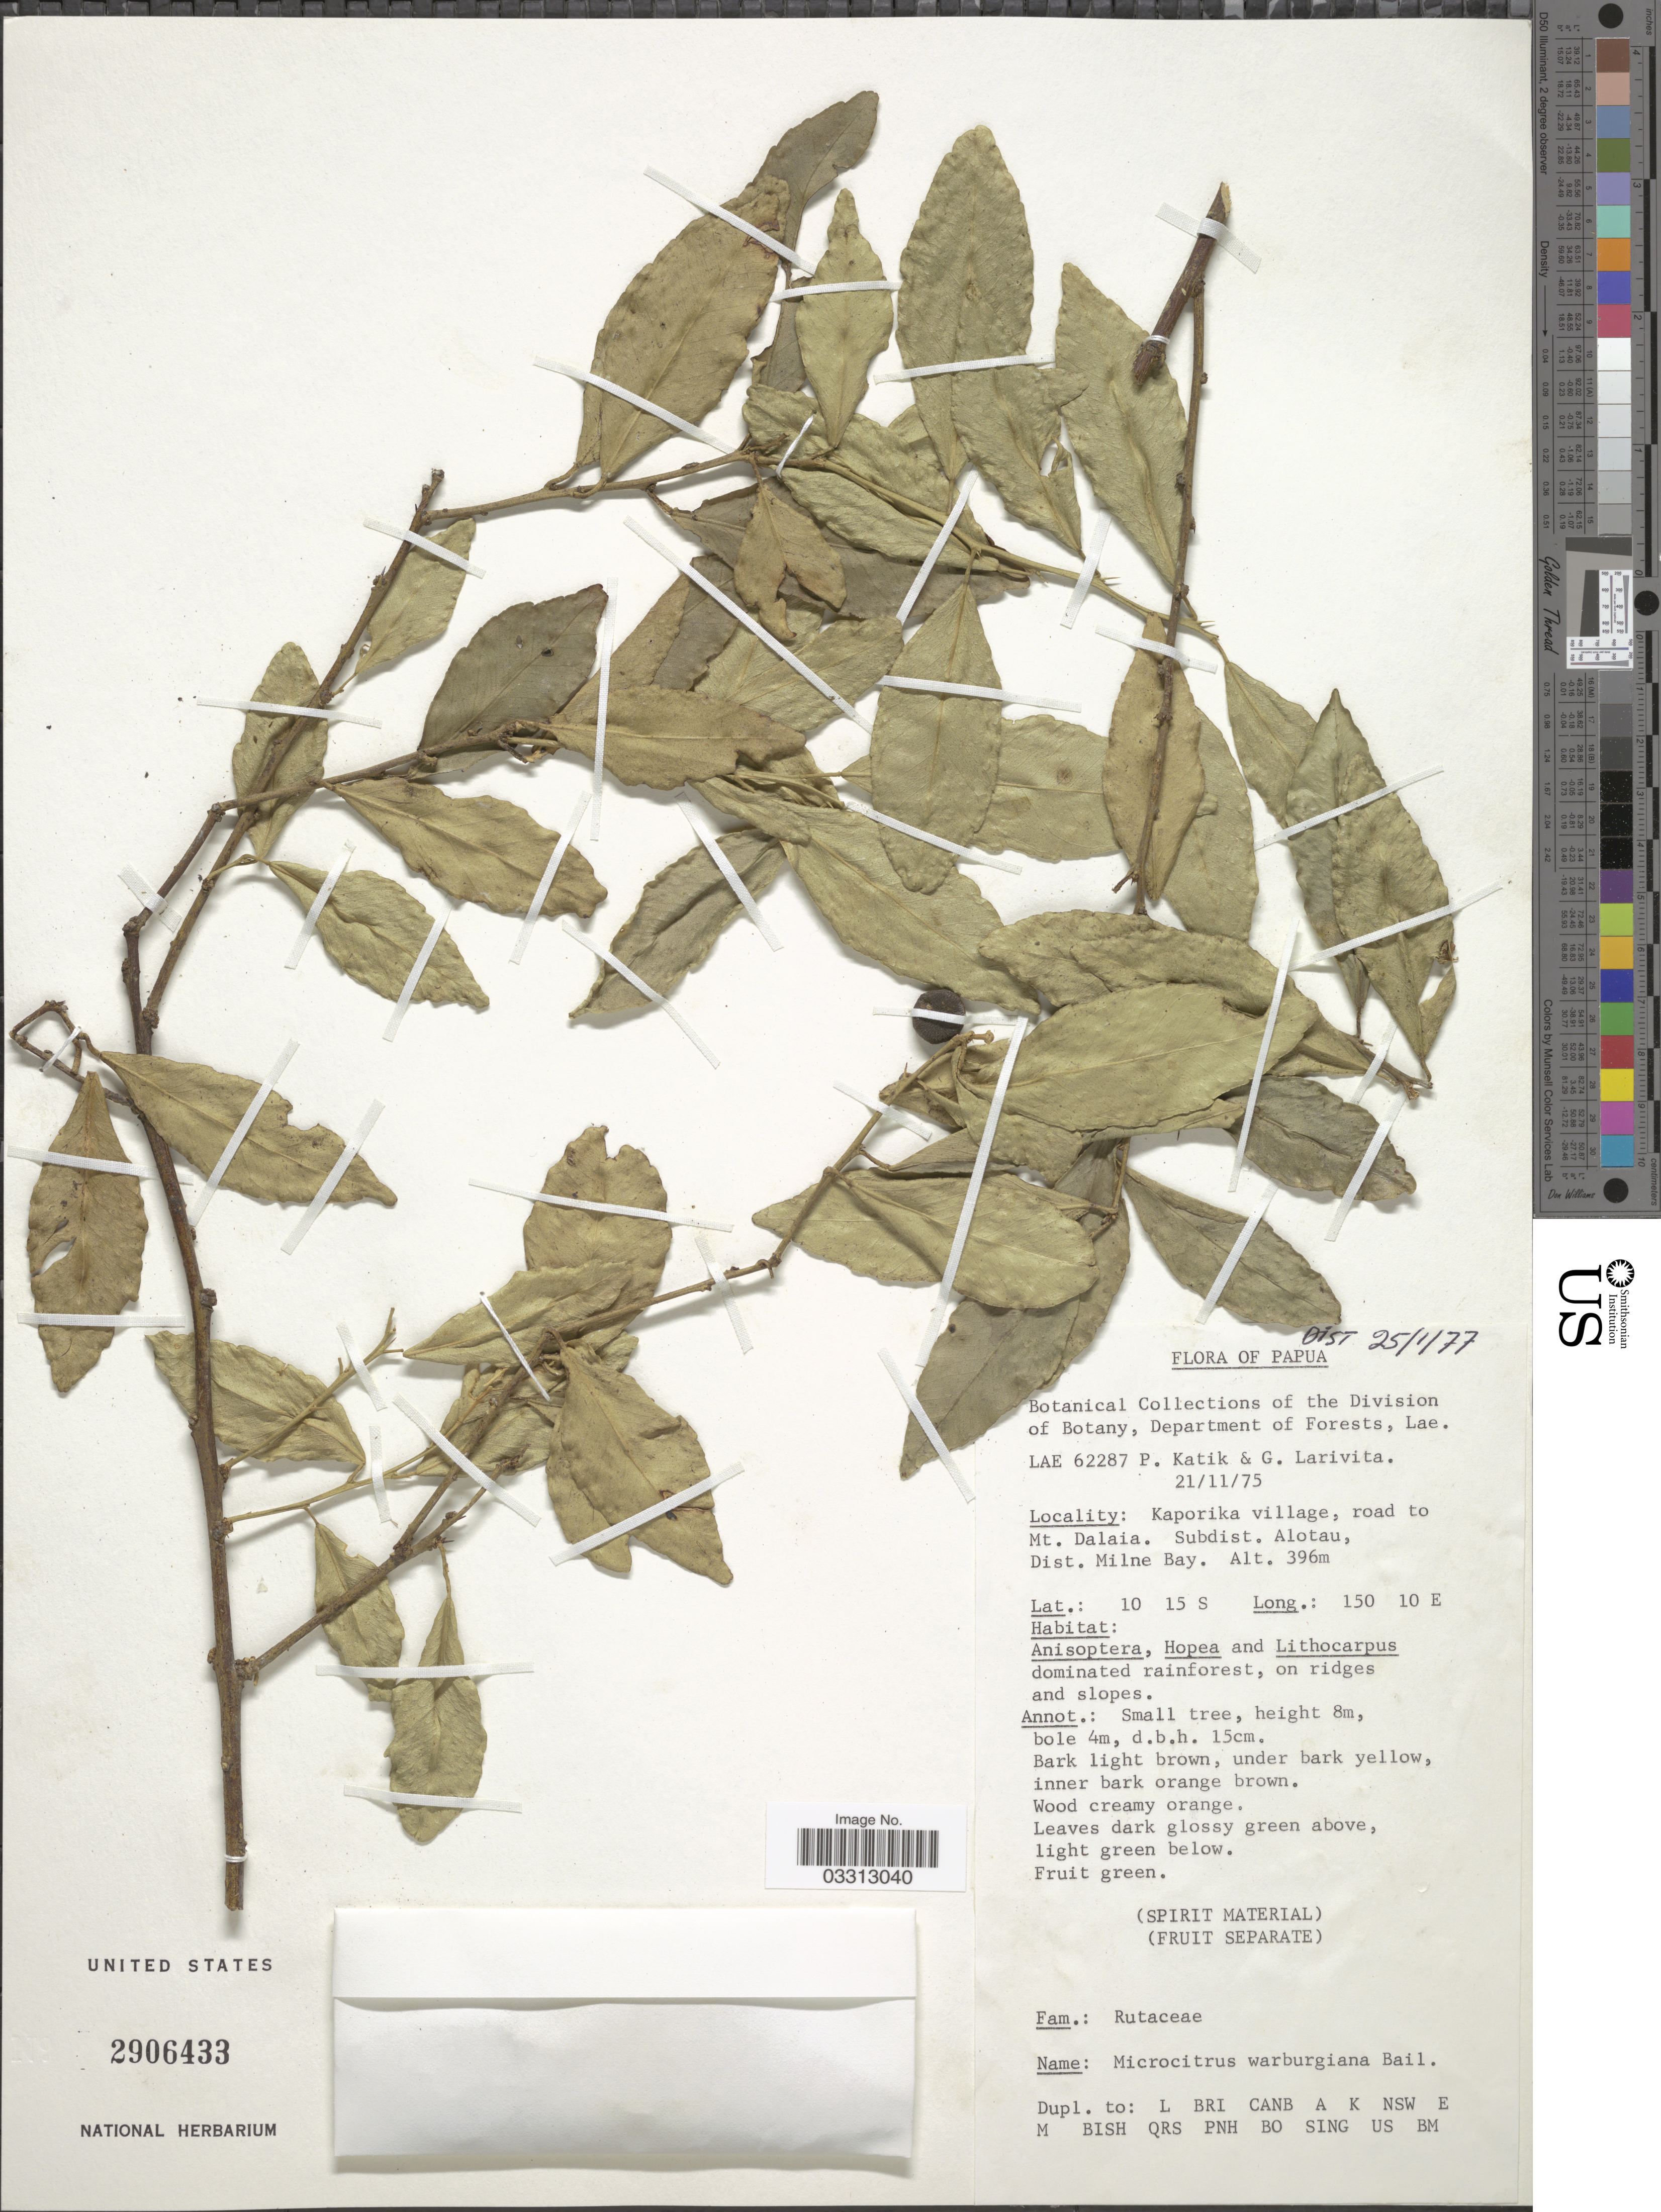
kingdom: Plantae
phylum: Tracheophyta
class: Magnoliopsida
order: Sapindales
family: Rutaceae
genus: Microcitrus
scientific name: Microcitrus warburgiana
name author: Tanaka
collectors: P. Katik & G. Larivita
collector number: LAE 62287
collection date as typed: Transcribed d/m/y: 21/11/75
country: Papua New Guinea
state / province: Milne Bay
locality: Papua. Kaporika village, road to Mt. Dalaia. Subdist. Alotau, Dist. Milne Bay.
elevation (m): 396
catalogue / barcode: US 2906433